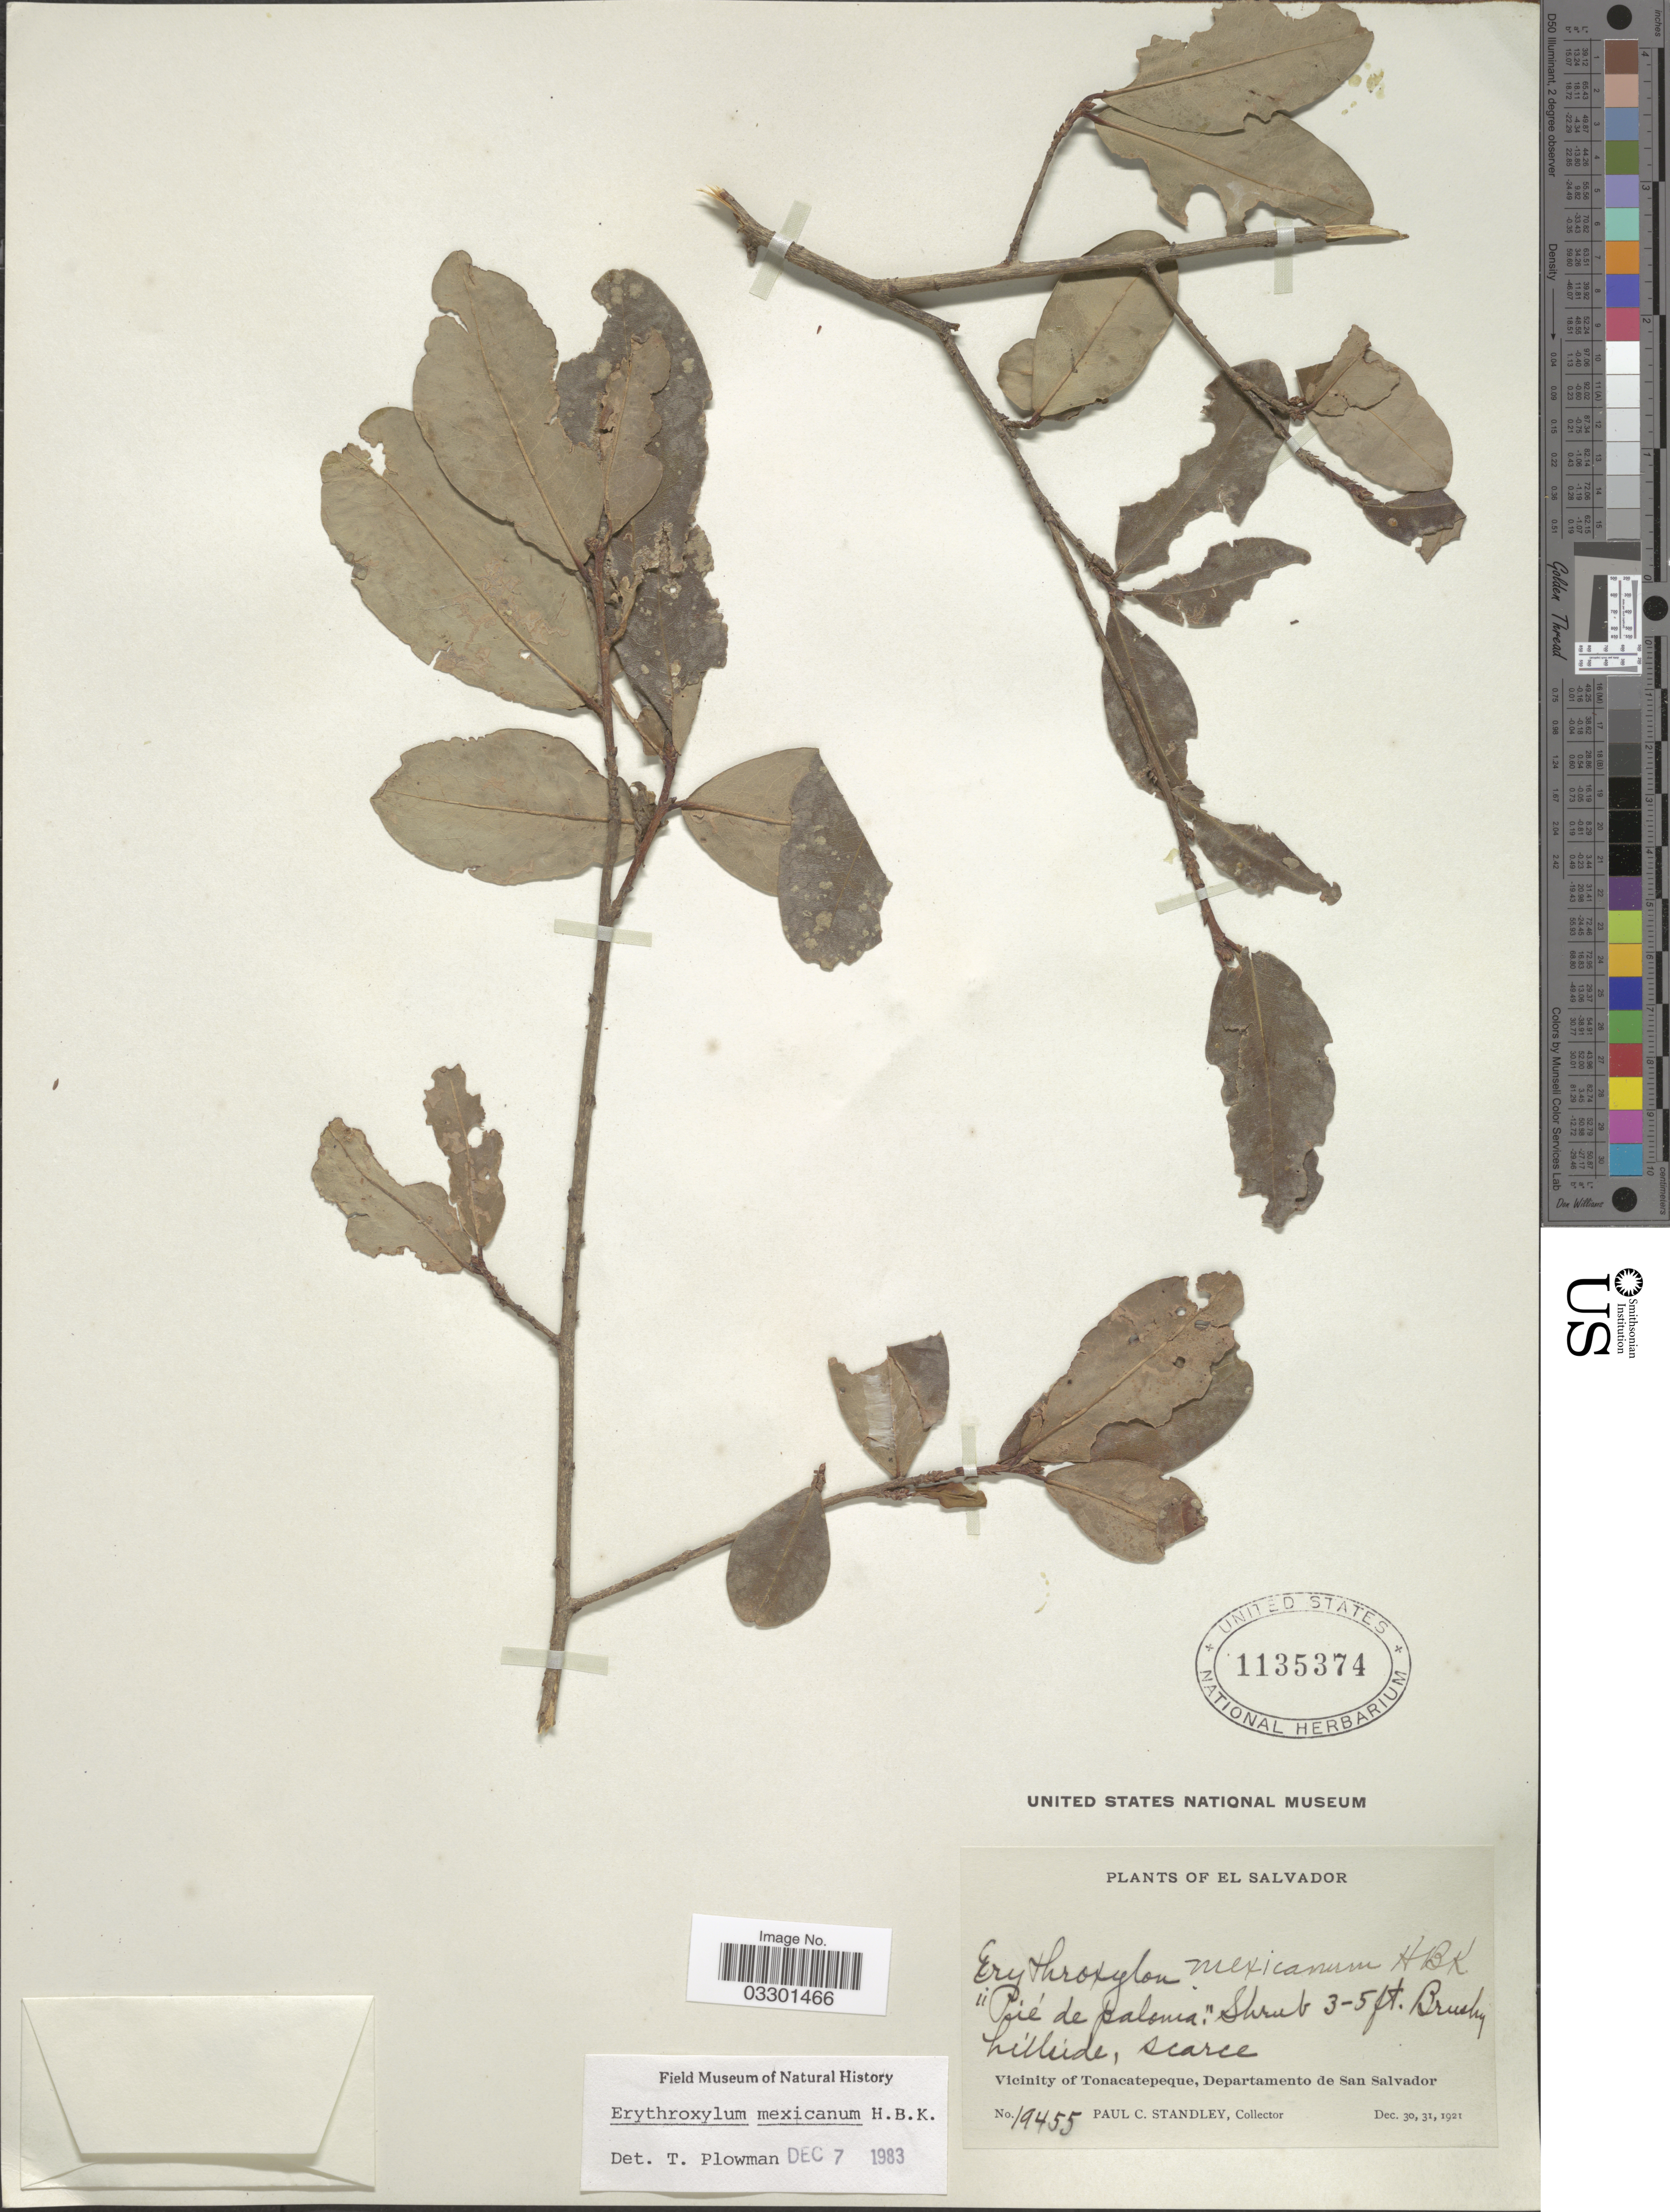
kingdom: Plantae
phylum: Tracheophyta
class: Magnoliopsida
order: Malpighiales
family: Erythroxylaceae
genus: Erythroxylum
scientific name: Erythroxylum mexicanum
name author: Kunth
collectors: P. C. Standley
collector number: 19455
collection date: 1921-12-30/1921-12-31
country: El Salvador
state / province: San Salvador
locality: Vicinity of Tonacatepeque, Departamento de San Salvador.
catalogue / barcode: US 1135374